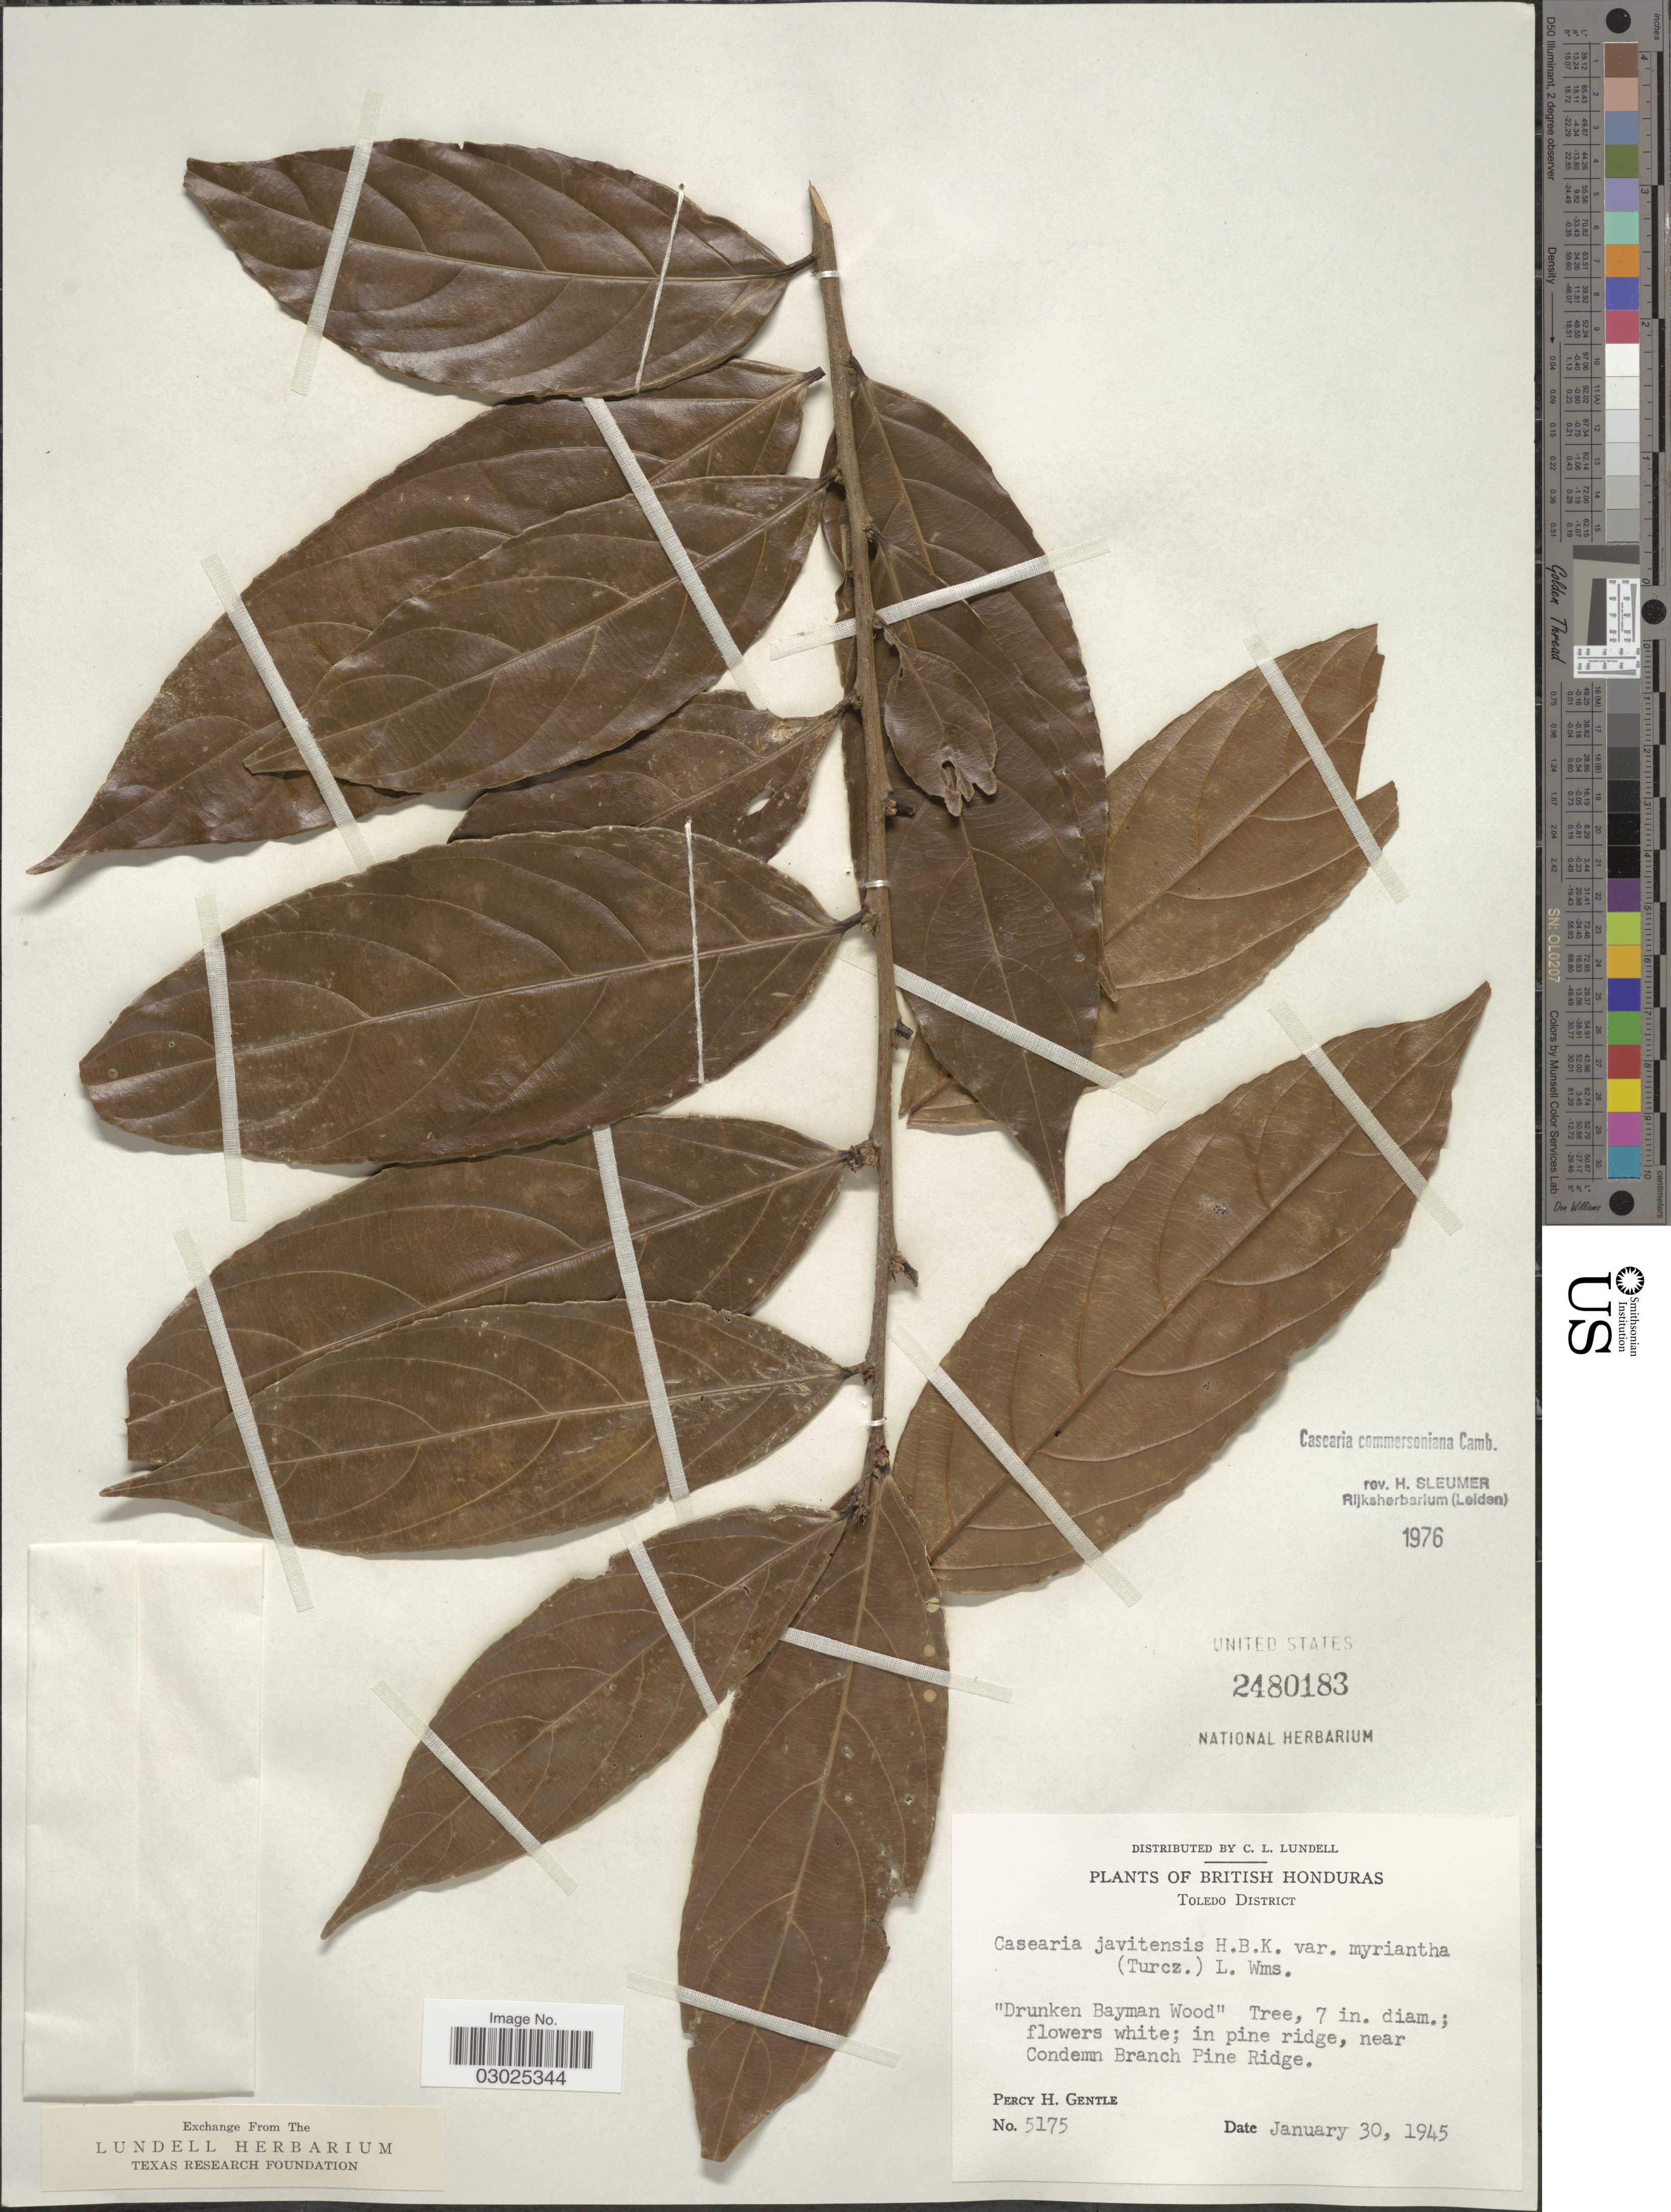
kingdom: Plantae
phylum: Tracheophyta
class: Magnoliopsida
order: Malpighiales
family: Salicaceae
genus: Piparea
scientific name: Piparea dentata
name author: Aubl.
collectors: P. H. Gentle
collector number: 5175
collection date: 1945-01-30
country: Belize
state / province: Toledo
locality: British Honduras. Near Condemn Branch Pine Ridge.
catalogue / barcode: US 2480183